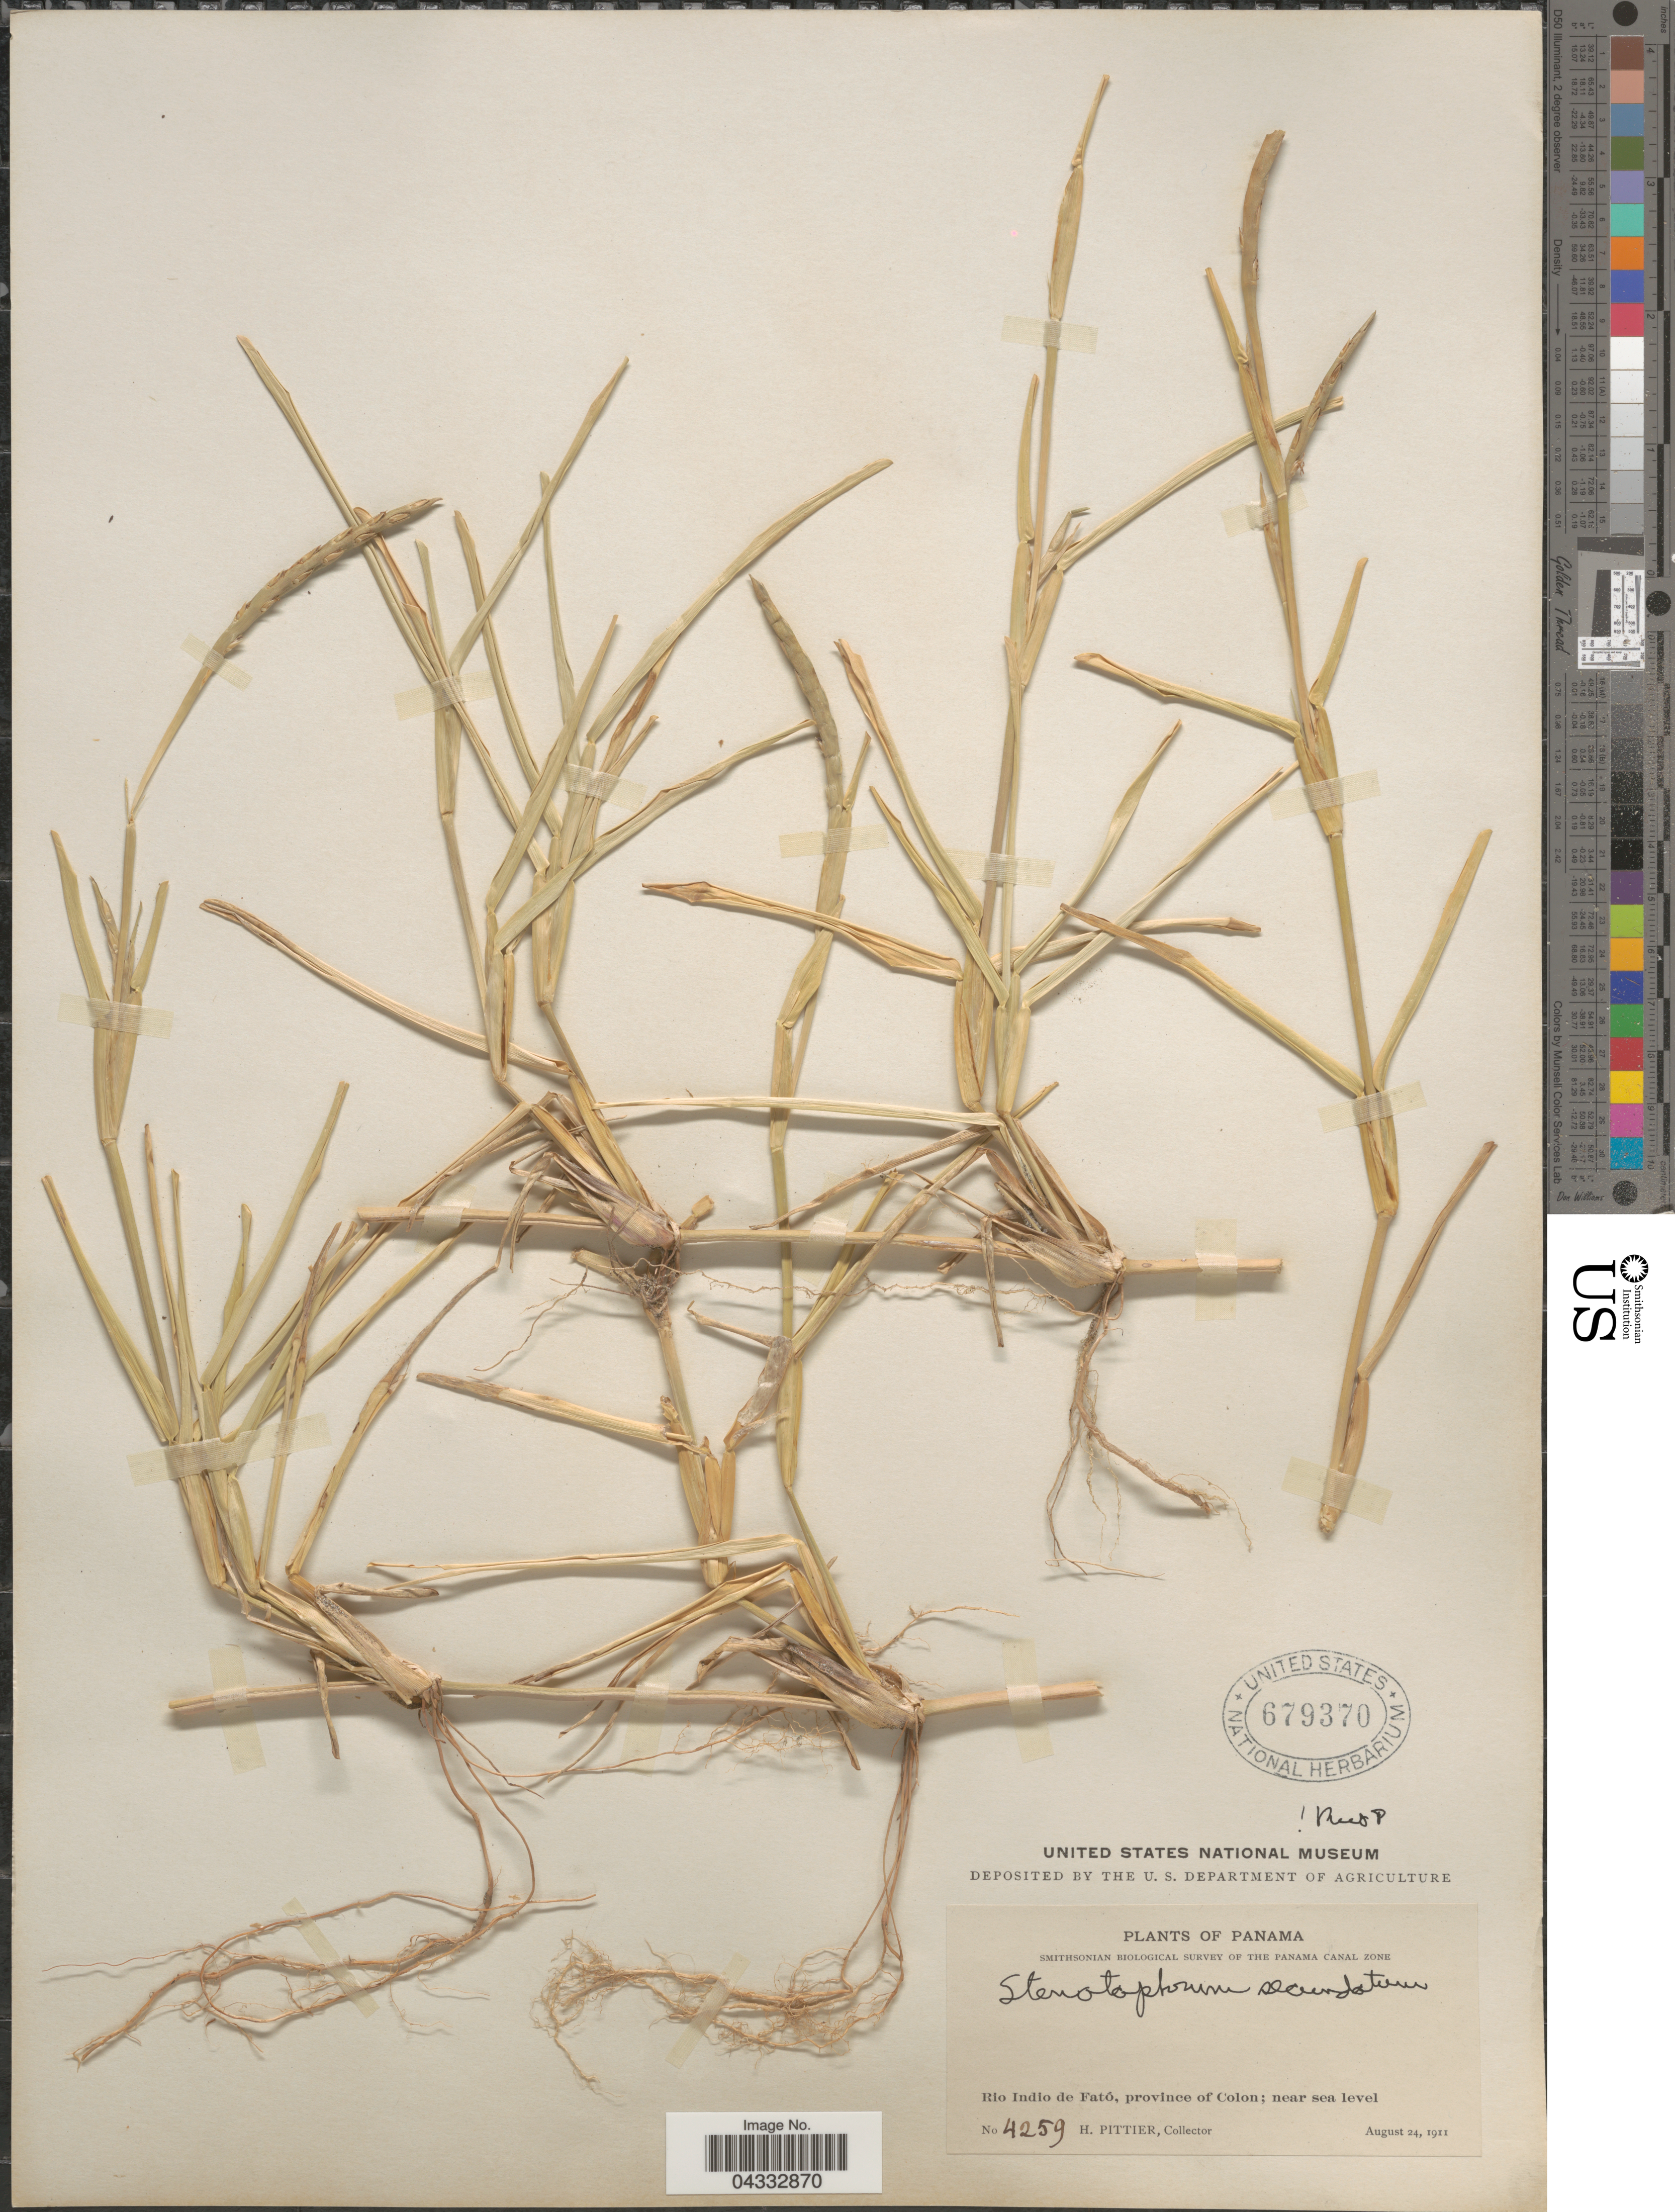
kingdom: Plantae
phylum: Tracheophyta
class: Liliopsida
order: Poales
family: Poaceae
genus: Stenotaphrum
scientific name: Stenotaphrum secundatum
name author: (Walter) Kuntze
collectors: H. F. Pittier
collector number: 4259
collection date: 1911-08-24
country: Panama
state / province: Colón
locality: Smithsonian Biological Survey of the Panama Canal Zone. Rio Indio de Fató.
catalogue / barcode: US 679370